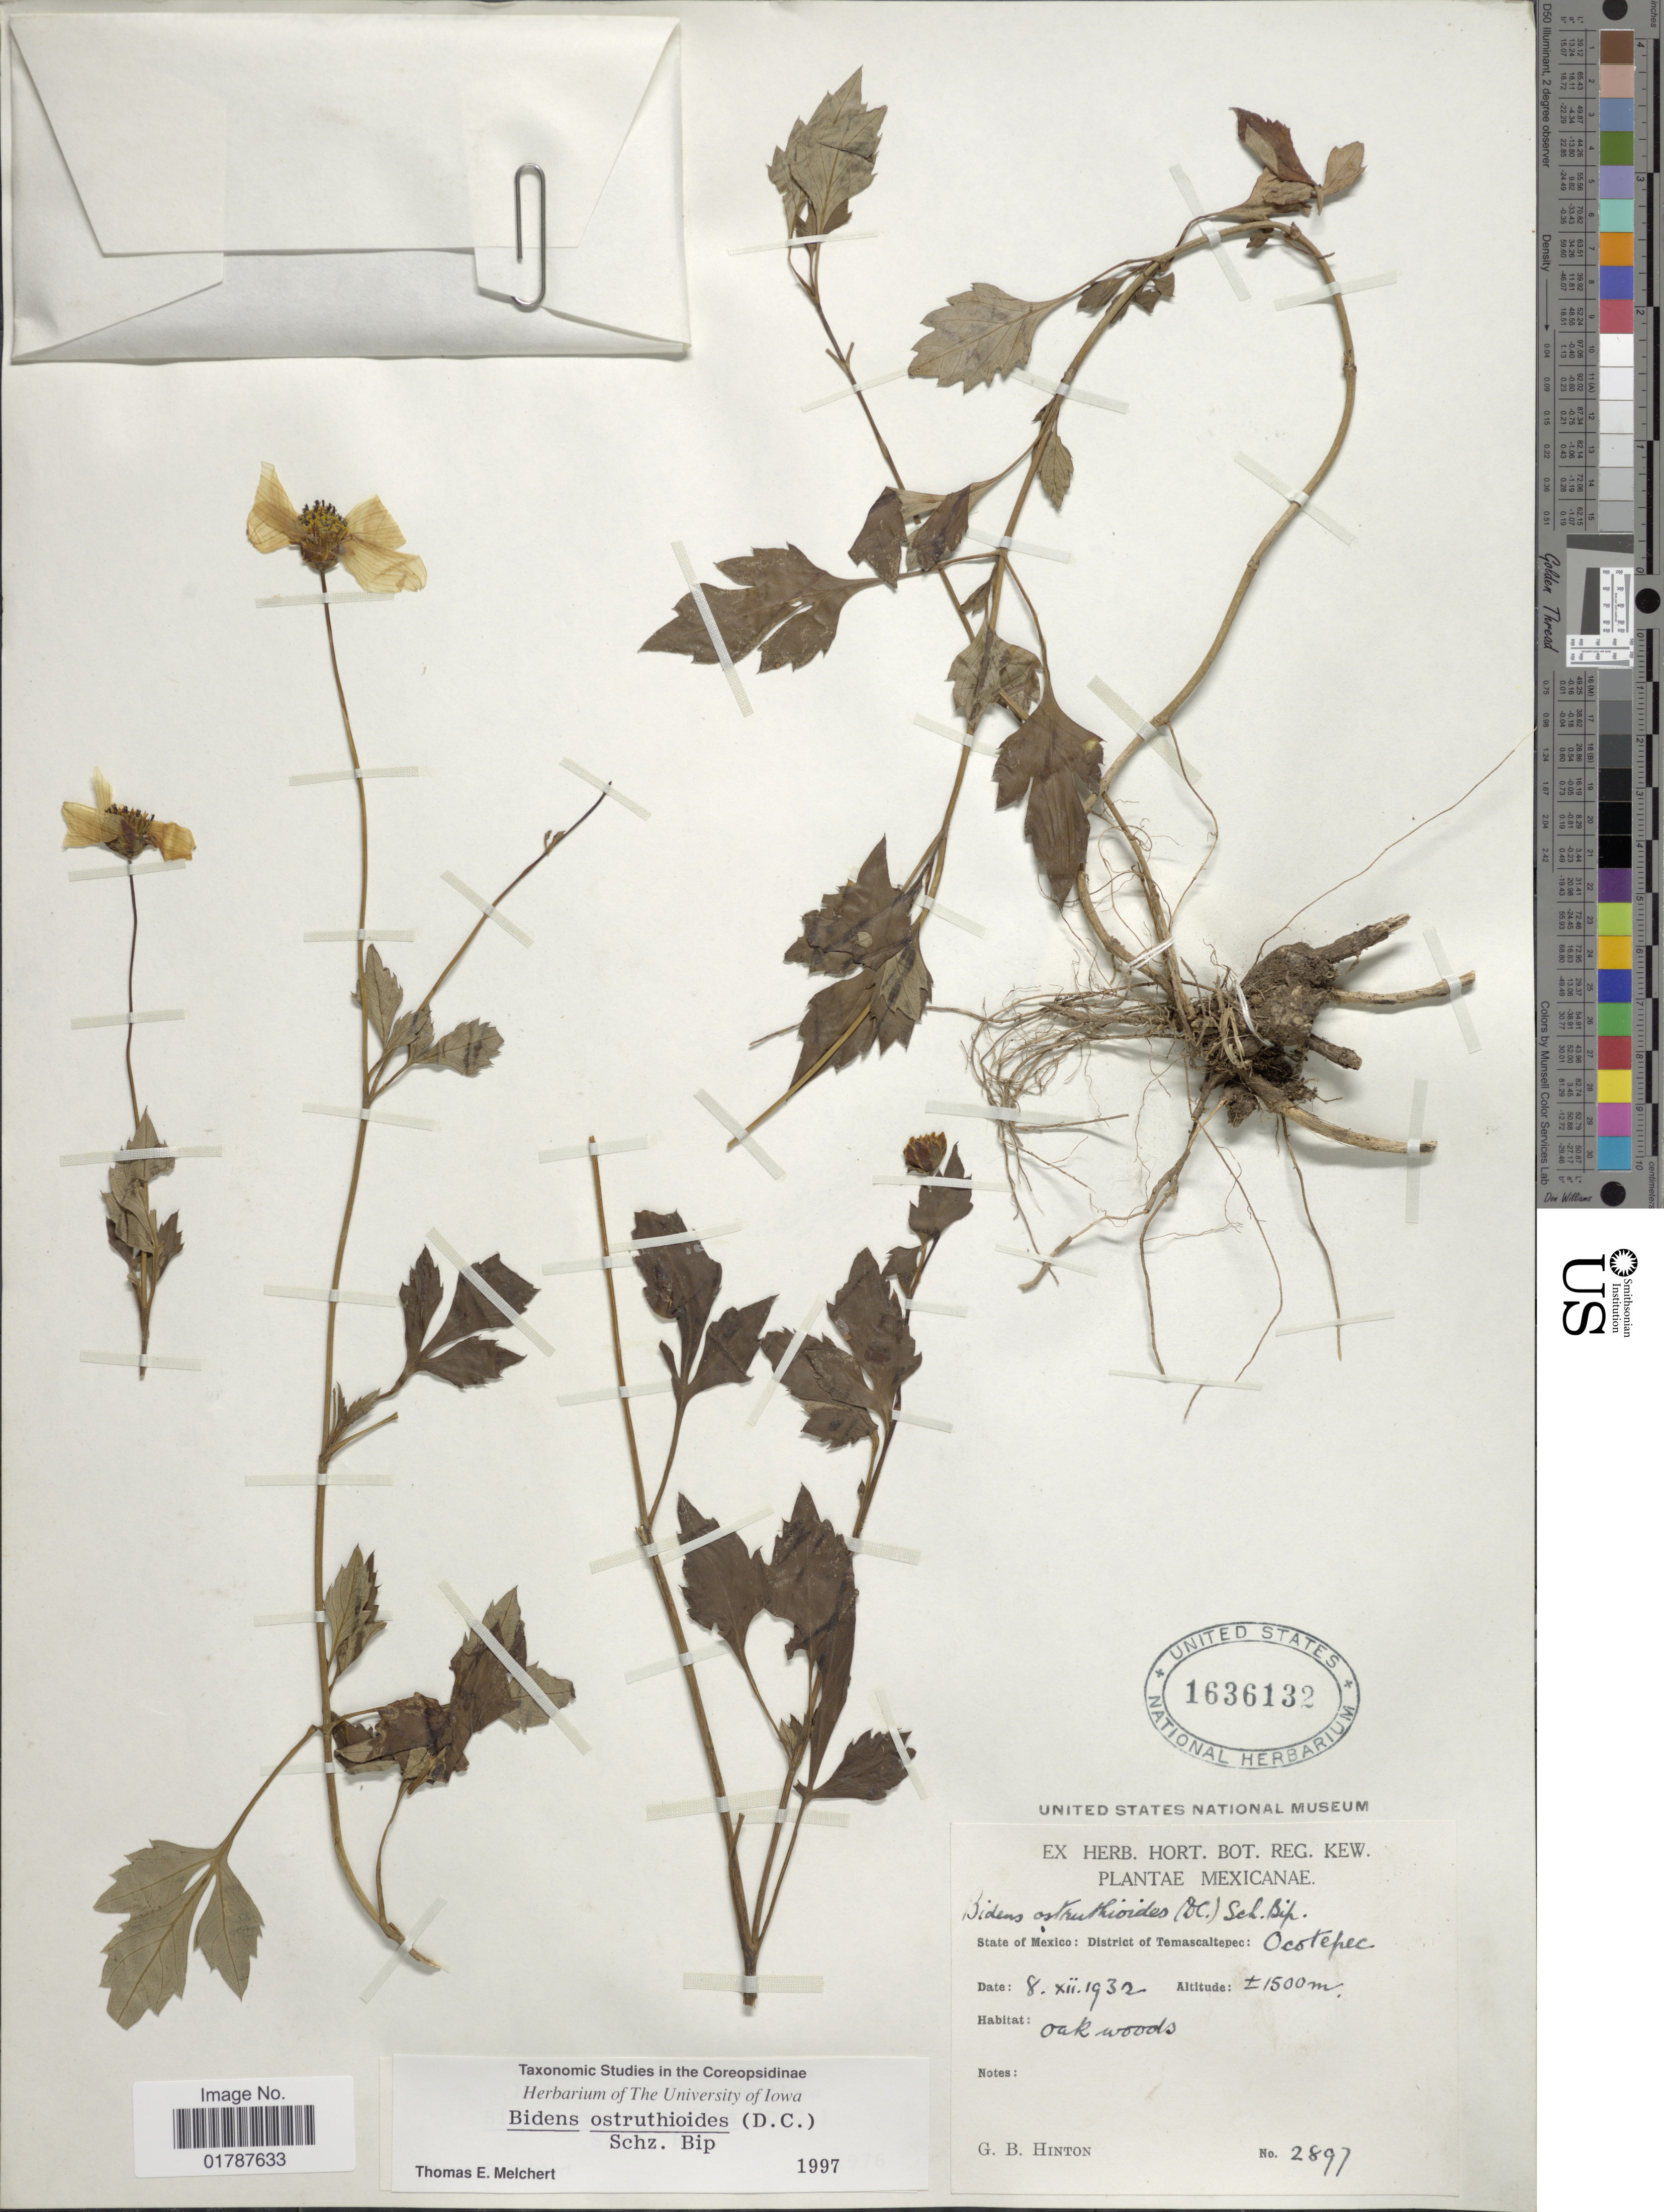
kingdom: Plantae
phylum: Tracheophyta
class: Magnoliopsida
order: Asterales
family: Asteraceae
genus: Bidens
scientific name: Bidens ostruthioides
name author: (DC.) Sch. Bip.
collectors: G. B. Hinton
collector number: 2897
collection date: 1932-12-08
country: Mexico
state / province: México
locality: State of Mexico: District of Temascaltepec: Ocotepec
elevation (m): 1500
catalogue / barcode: US 1636132